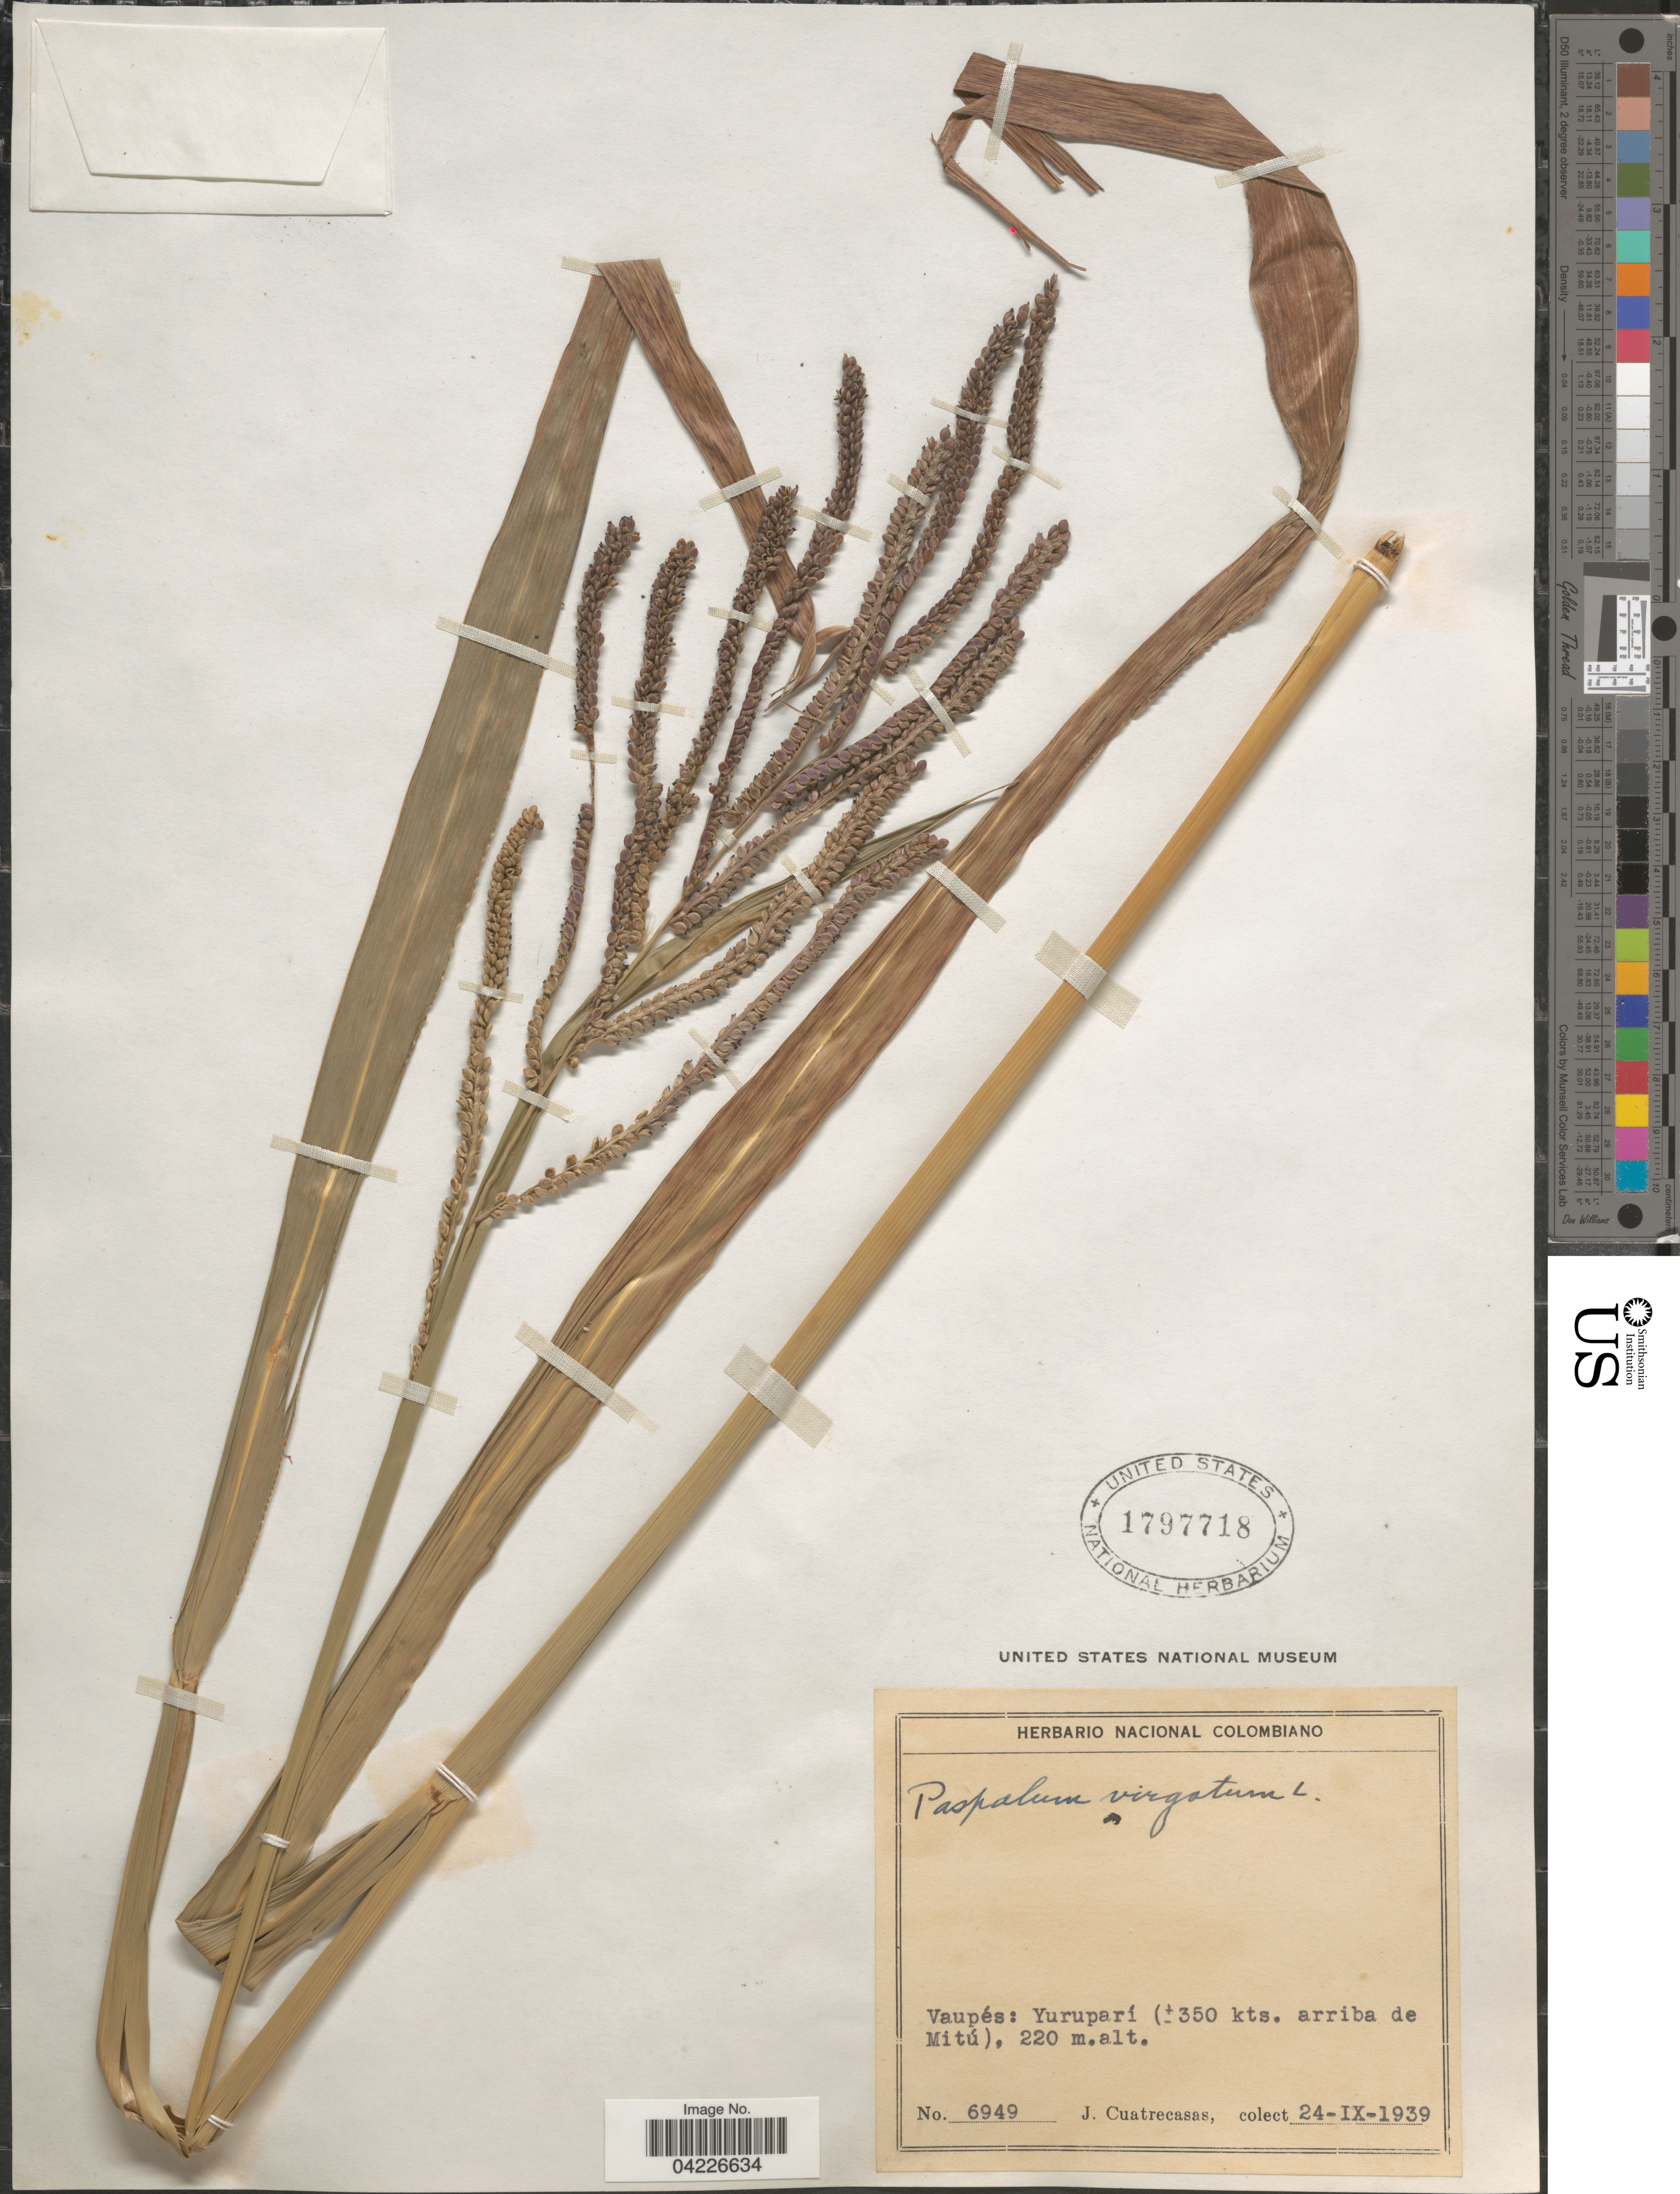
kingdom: Plantae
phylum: Tracheophyta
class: Liliopsida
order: Poales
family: Poaceae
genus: Paspalum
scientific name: Paspalum virgatum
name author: L.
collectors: J. Cuatrecasas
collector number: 6949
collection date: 1939-09-24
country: Colombia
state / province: Vaupés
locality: Yuruparí (± 350 kts. arriba de Mitú).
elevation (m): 220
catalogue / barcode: US 1797718